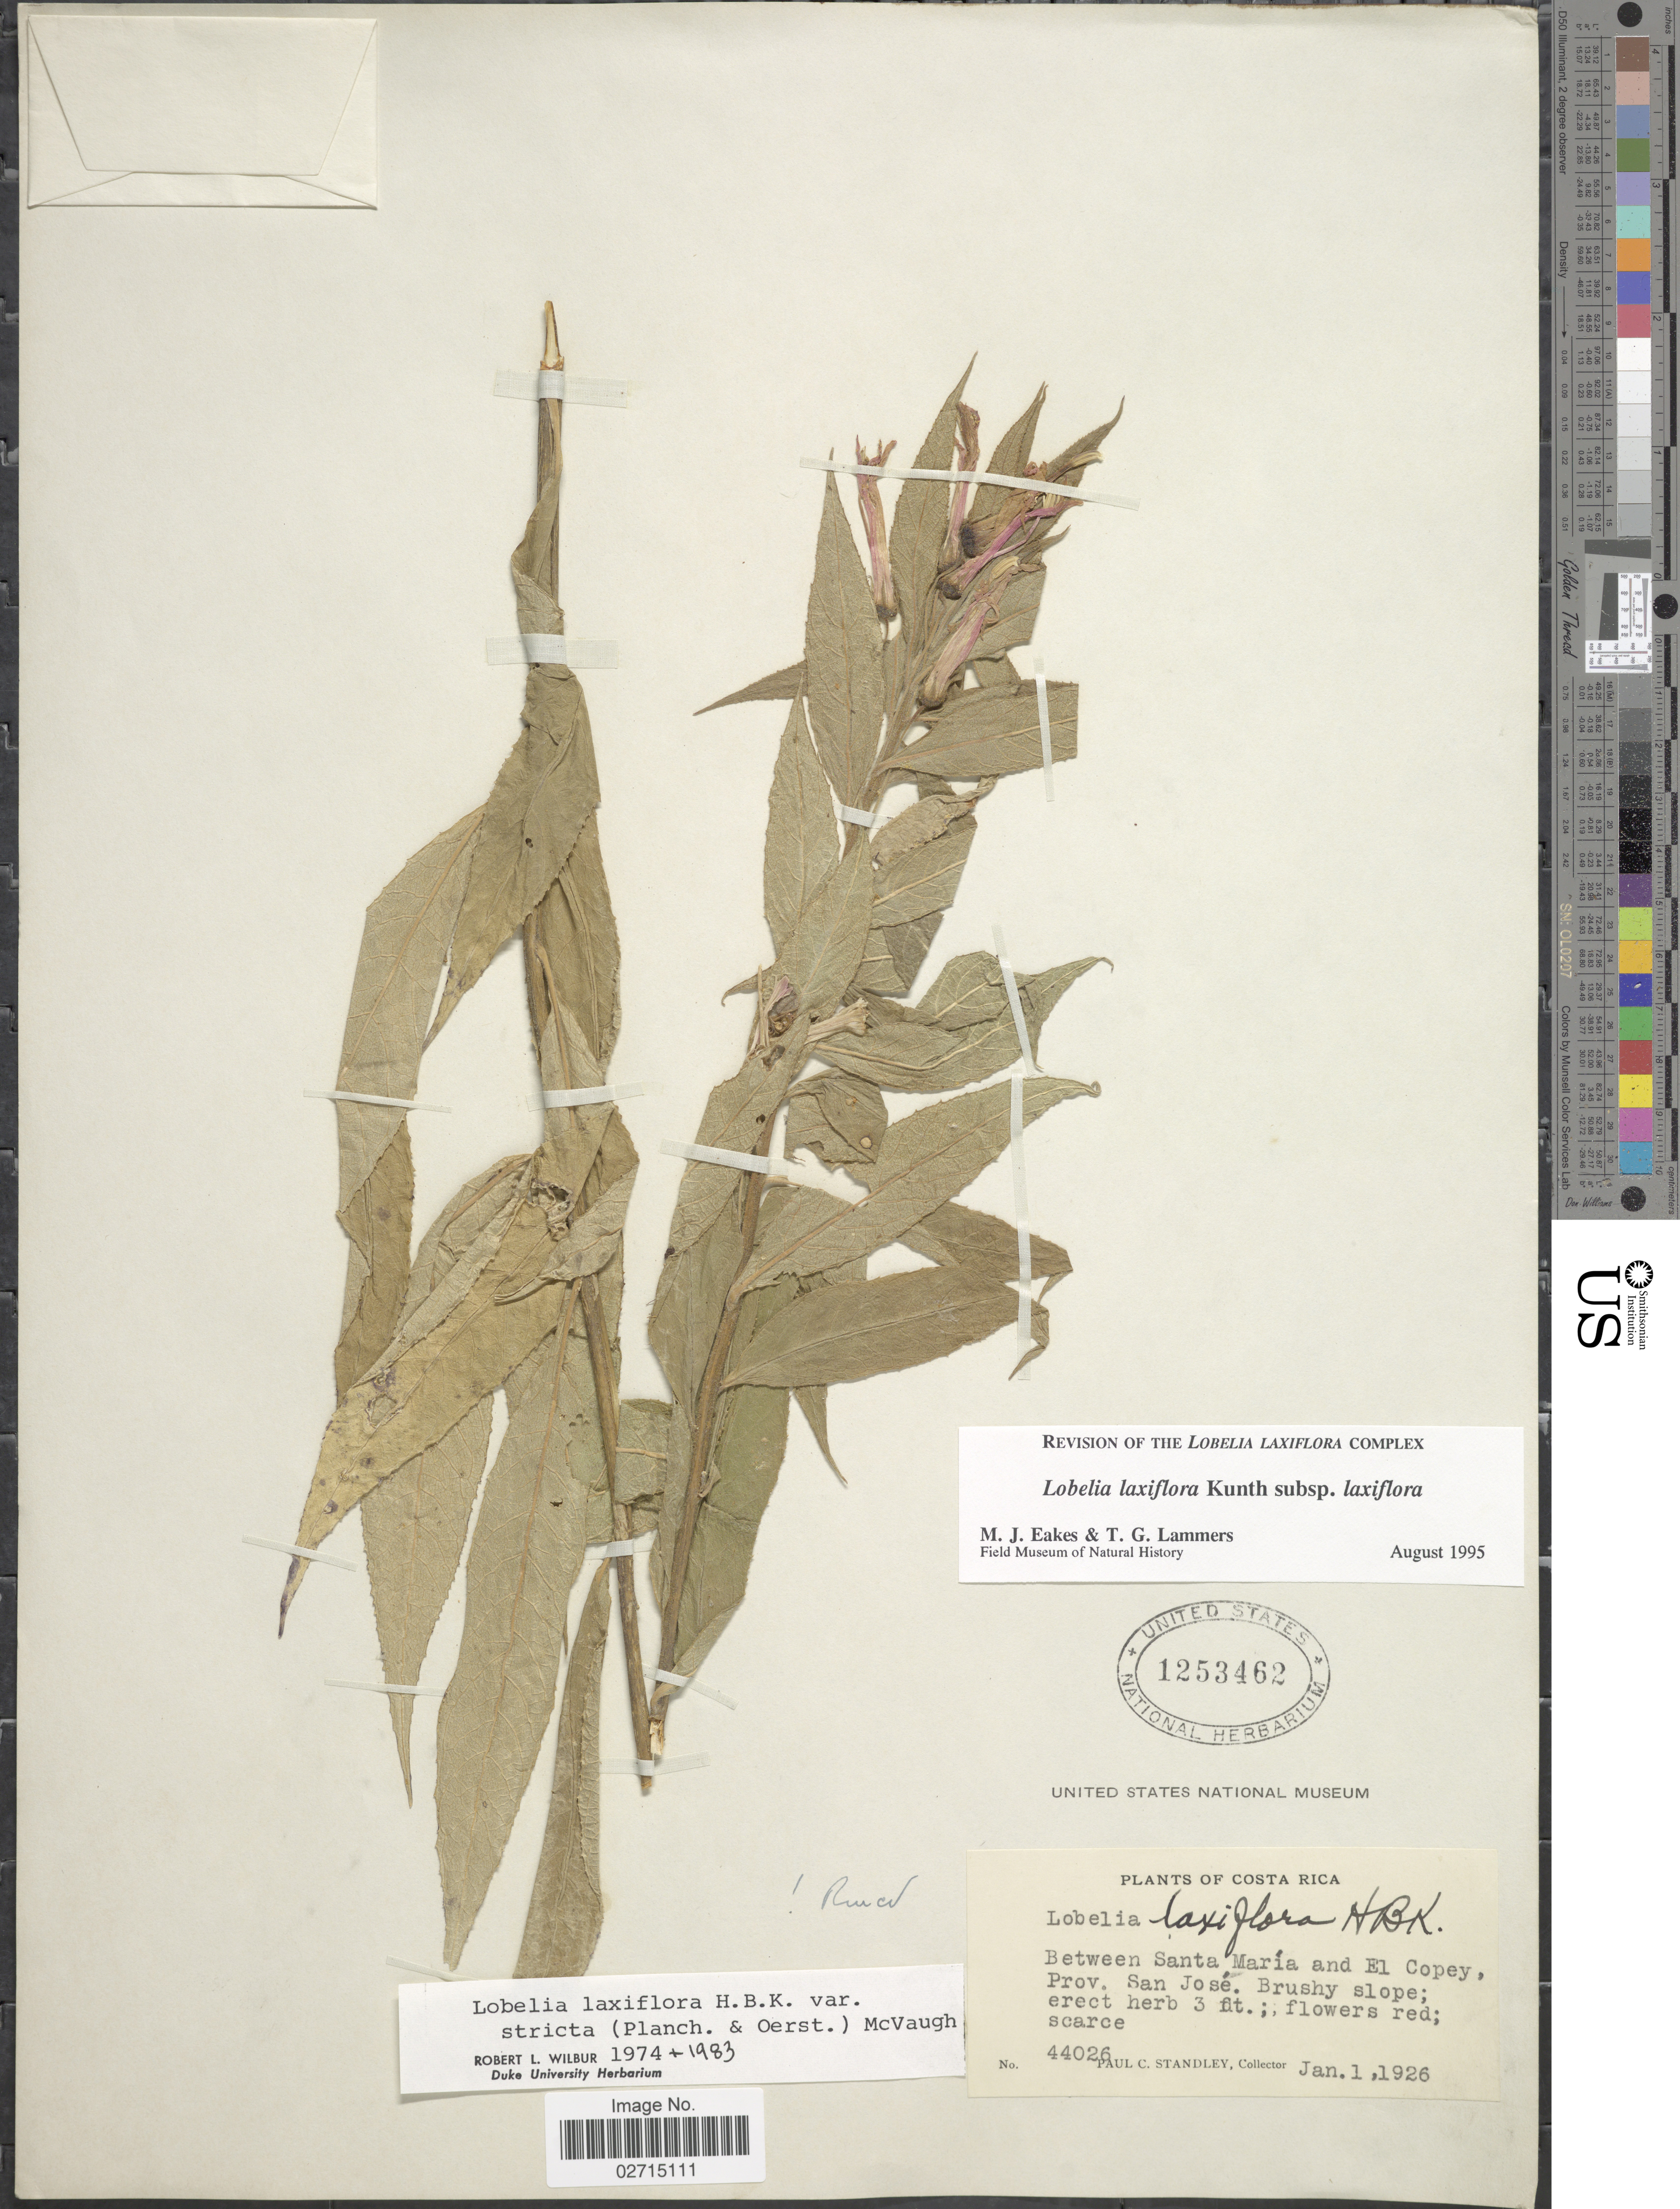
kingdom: Plantae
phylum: Tracheophyta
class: Magnoliopsida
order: Asterales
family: Campanulaceae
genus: Lobelia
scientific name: Lobelia laxiflora subsp. laxiflora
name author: Kunth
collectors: P. C. Standley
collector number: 44026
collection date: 1926-01-01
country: Costa Rica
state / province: San José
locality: Between Santa María and El Copey; Brushy slope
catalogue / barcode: US 1253462